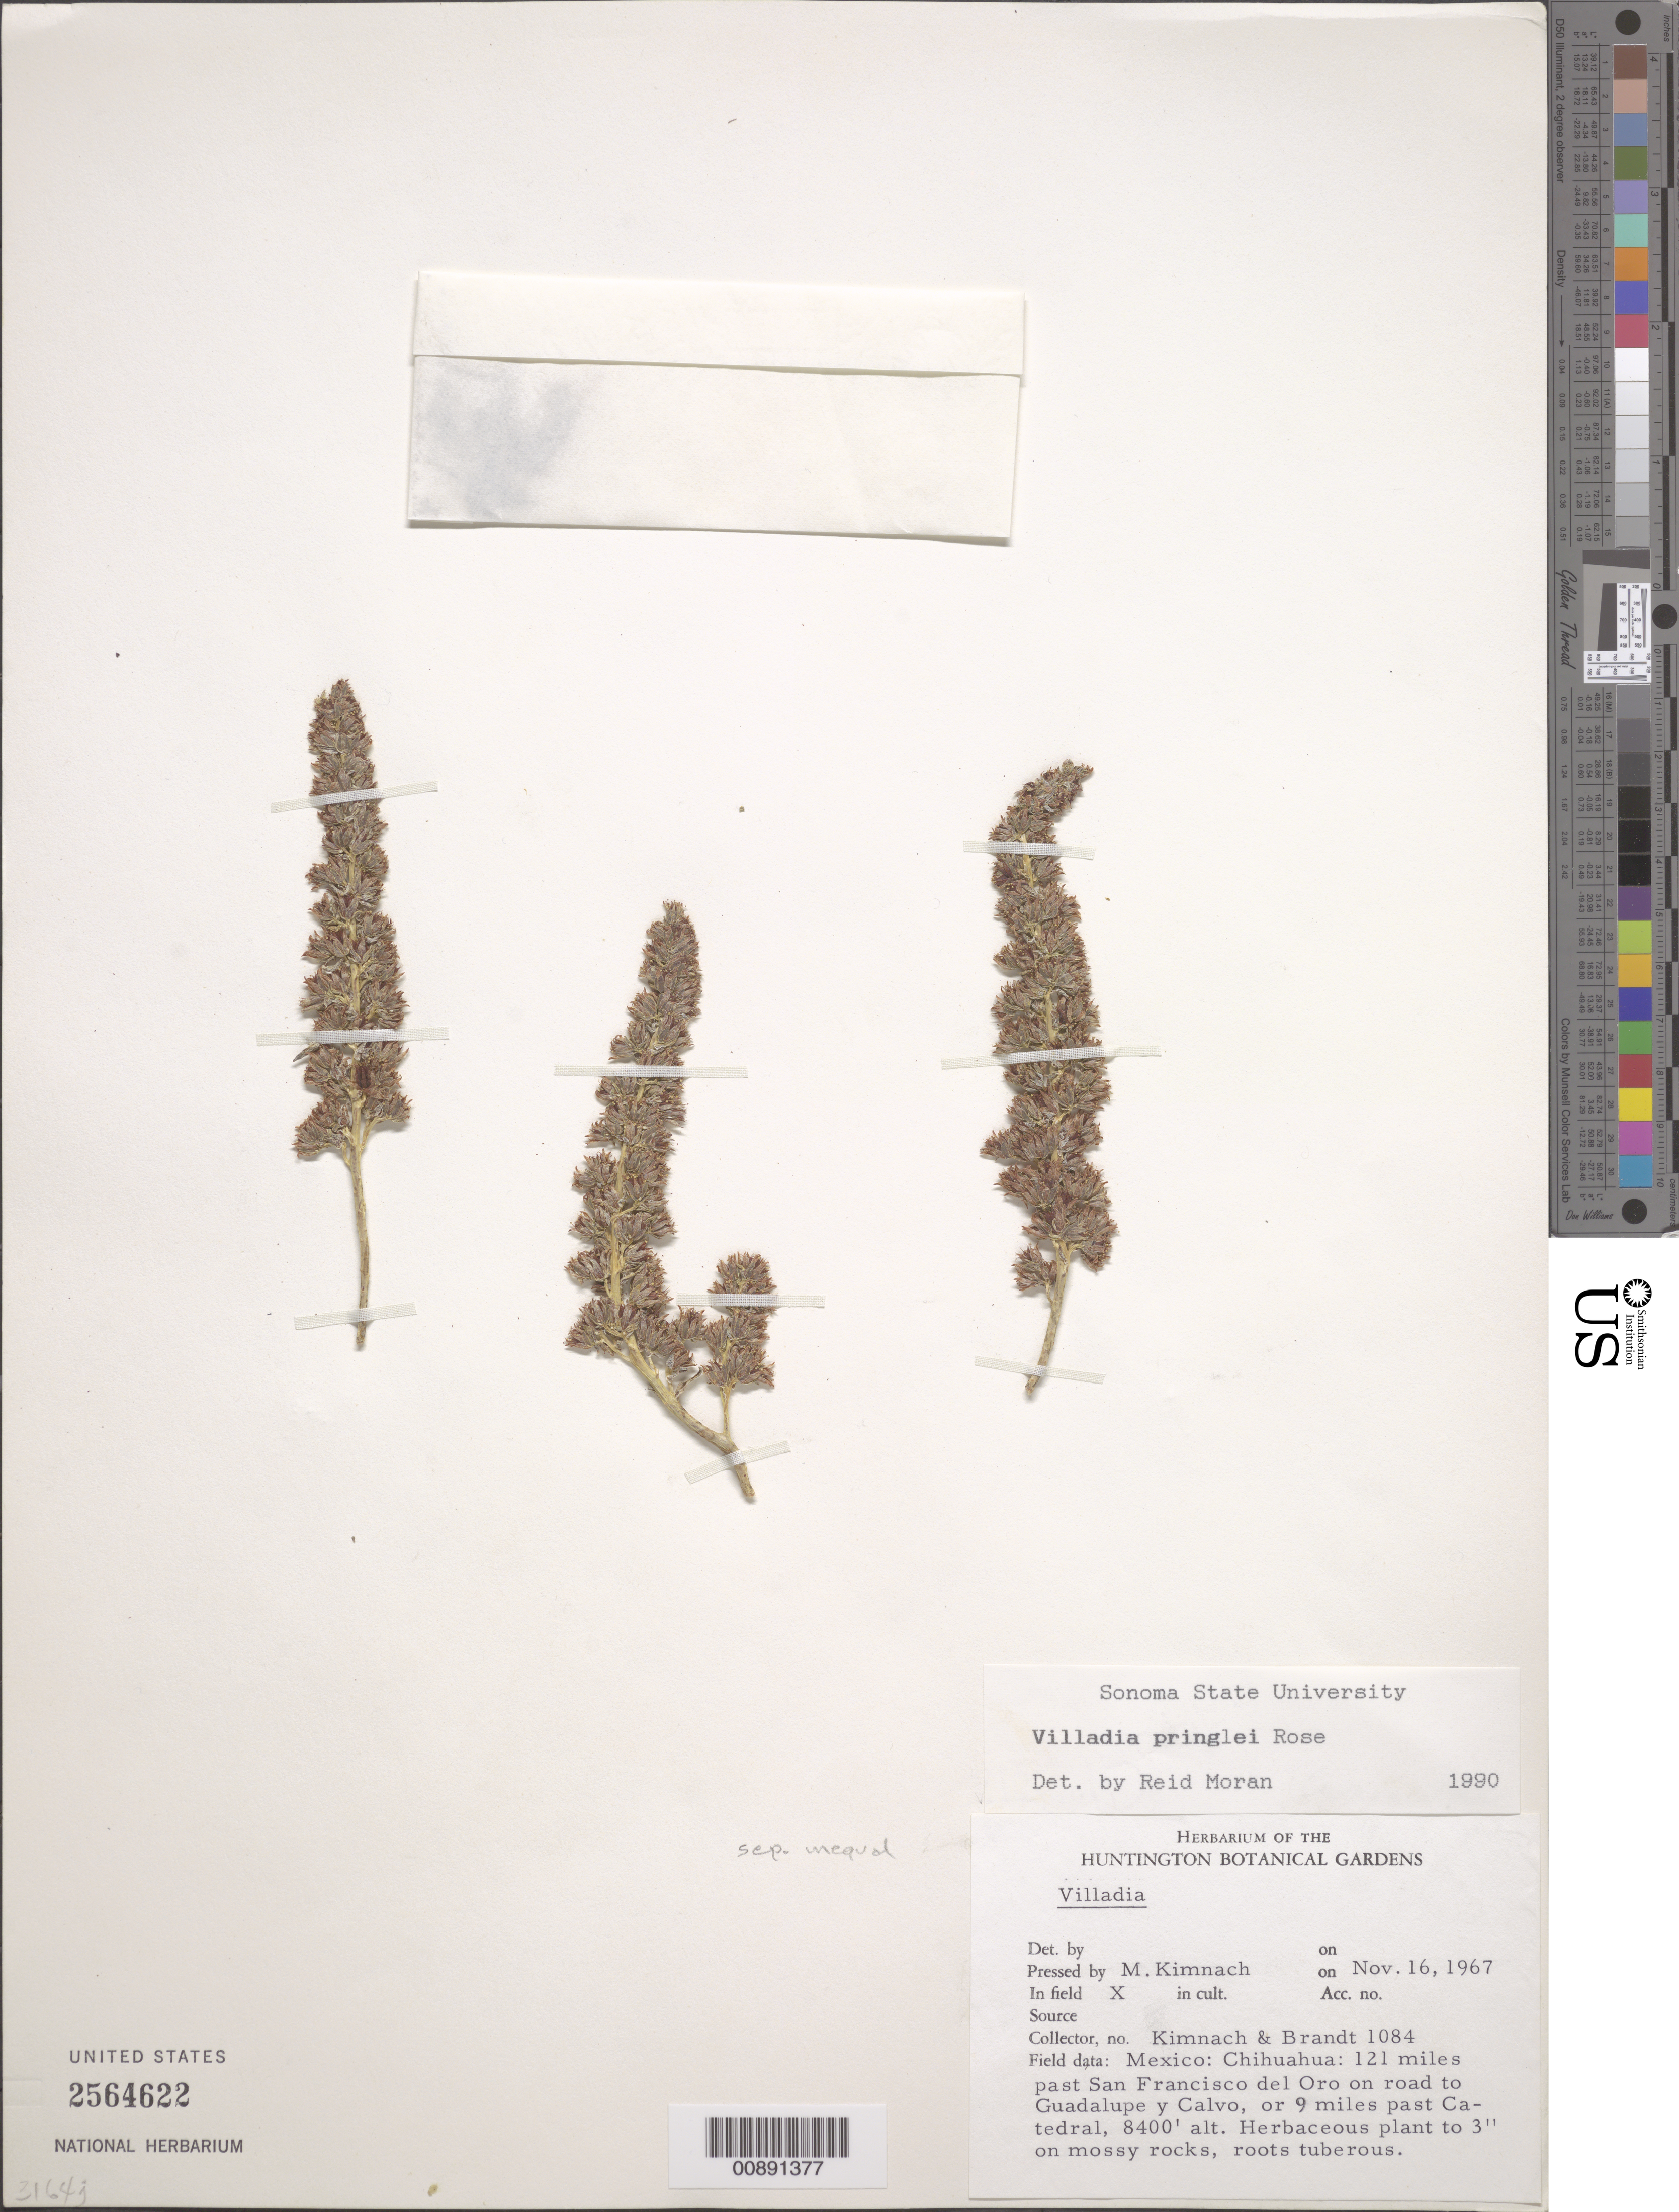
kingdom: Plantae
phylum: Tracheophyta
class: Magnoliopsida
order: Saxifragales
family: Crassulaceae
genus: Villadia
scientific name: Villadia pringlei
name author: Rose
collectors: M. W. Kimnach & -. Brandt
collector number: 1084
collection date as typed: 16 Nov 1967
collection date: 1967-11-16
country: Mexico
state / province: Chihuahua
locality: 121 miles past San Francisco del Oro on road to Guadalupe y Calvo, or 9 miles past Catedral.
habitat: On mossy rocks.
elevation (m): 2560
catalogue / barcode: US 2564622